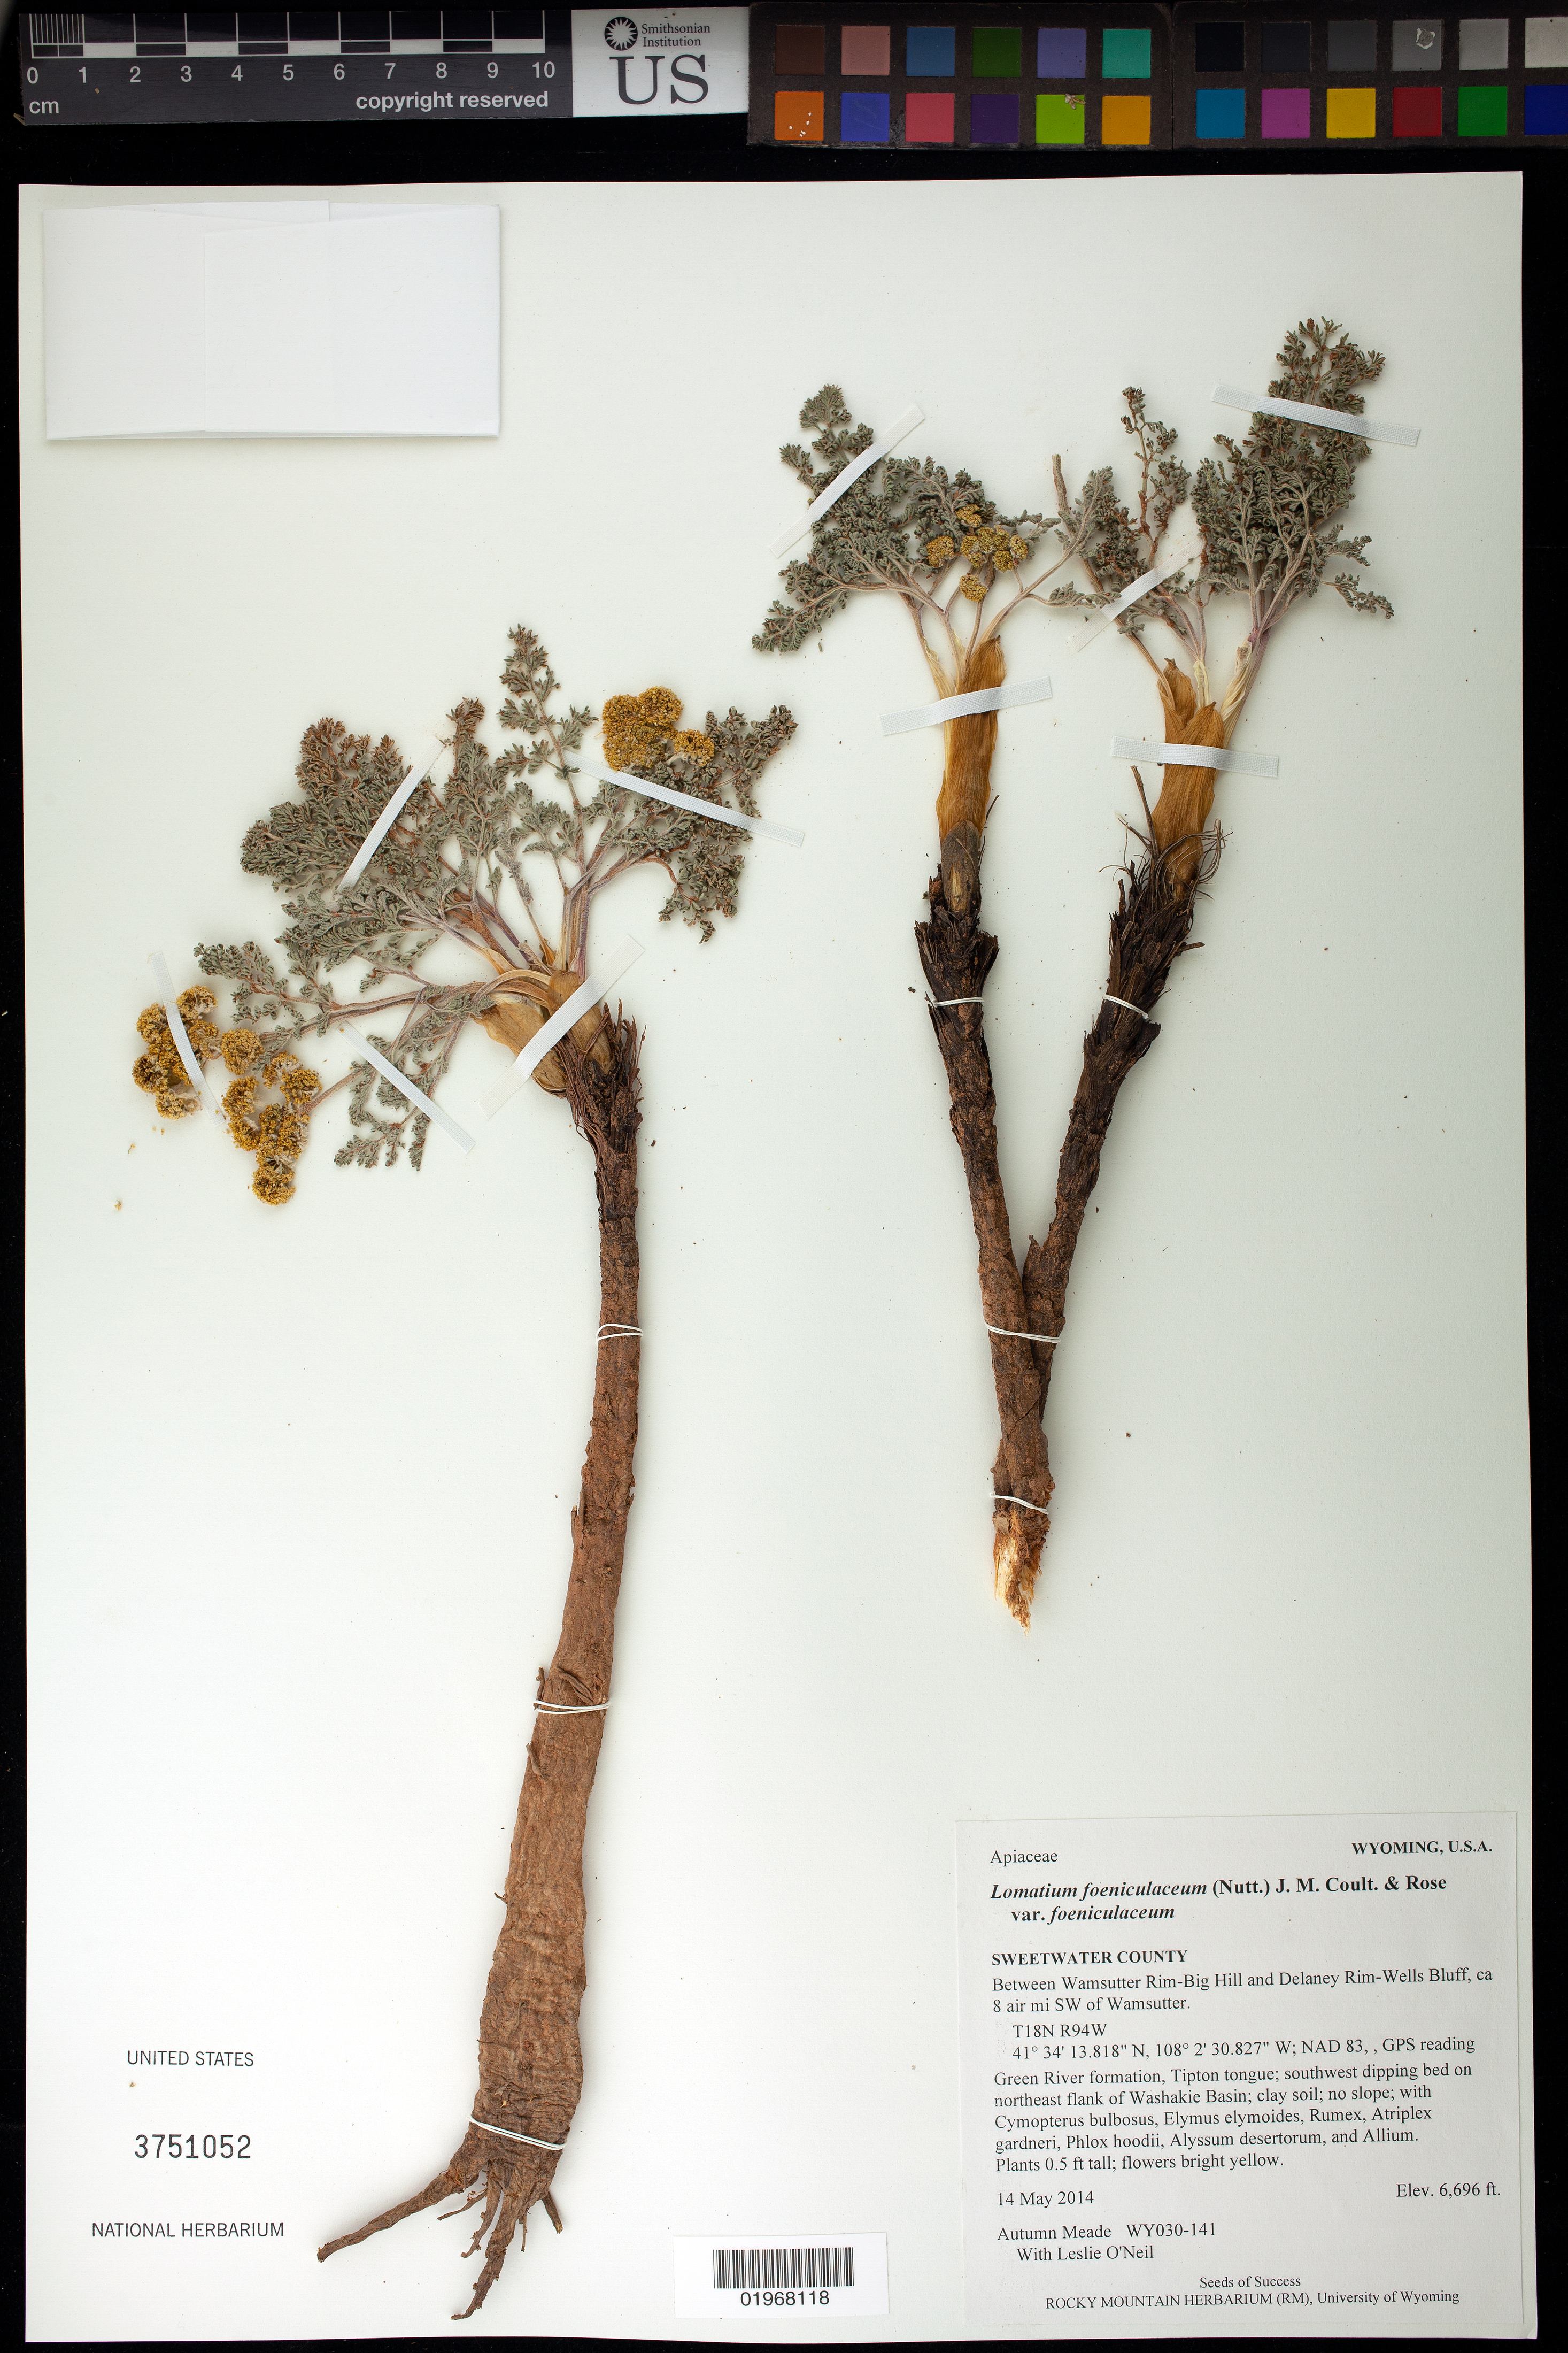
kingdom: Plantae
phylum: Tracheophyta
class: Magnoliopsida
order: Apiales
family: Apiaceae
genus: Lomatium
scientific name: Lomatium foeniculaceum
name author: (Nutt.) J.M. Coult. & Rose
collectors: A. Meade & L. O'Neil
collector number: WY030-141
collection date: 2014-05-14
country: United States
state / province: Wyoming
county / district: Sweetwater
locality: Between Wamsutter Rim-Big Hill and Delaney Rim-Wells Bluff, ca 8 air mi. SW of Wamsutter.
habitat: Clay soil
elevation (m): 2041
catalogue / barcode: US 3751052